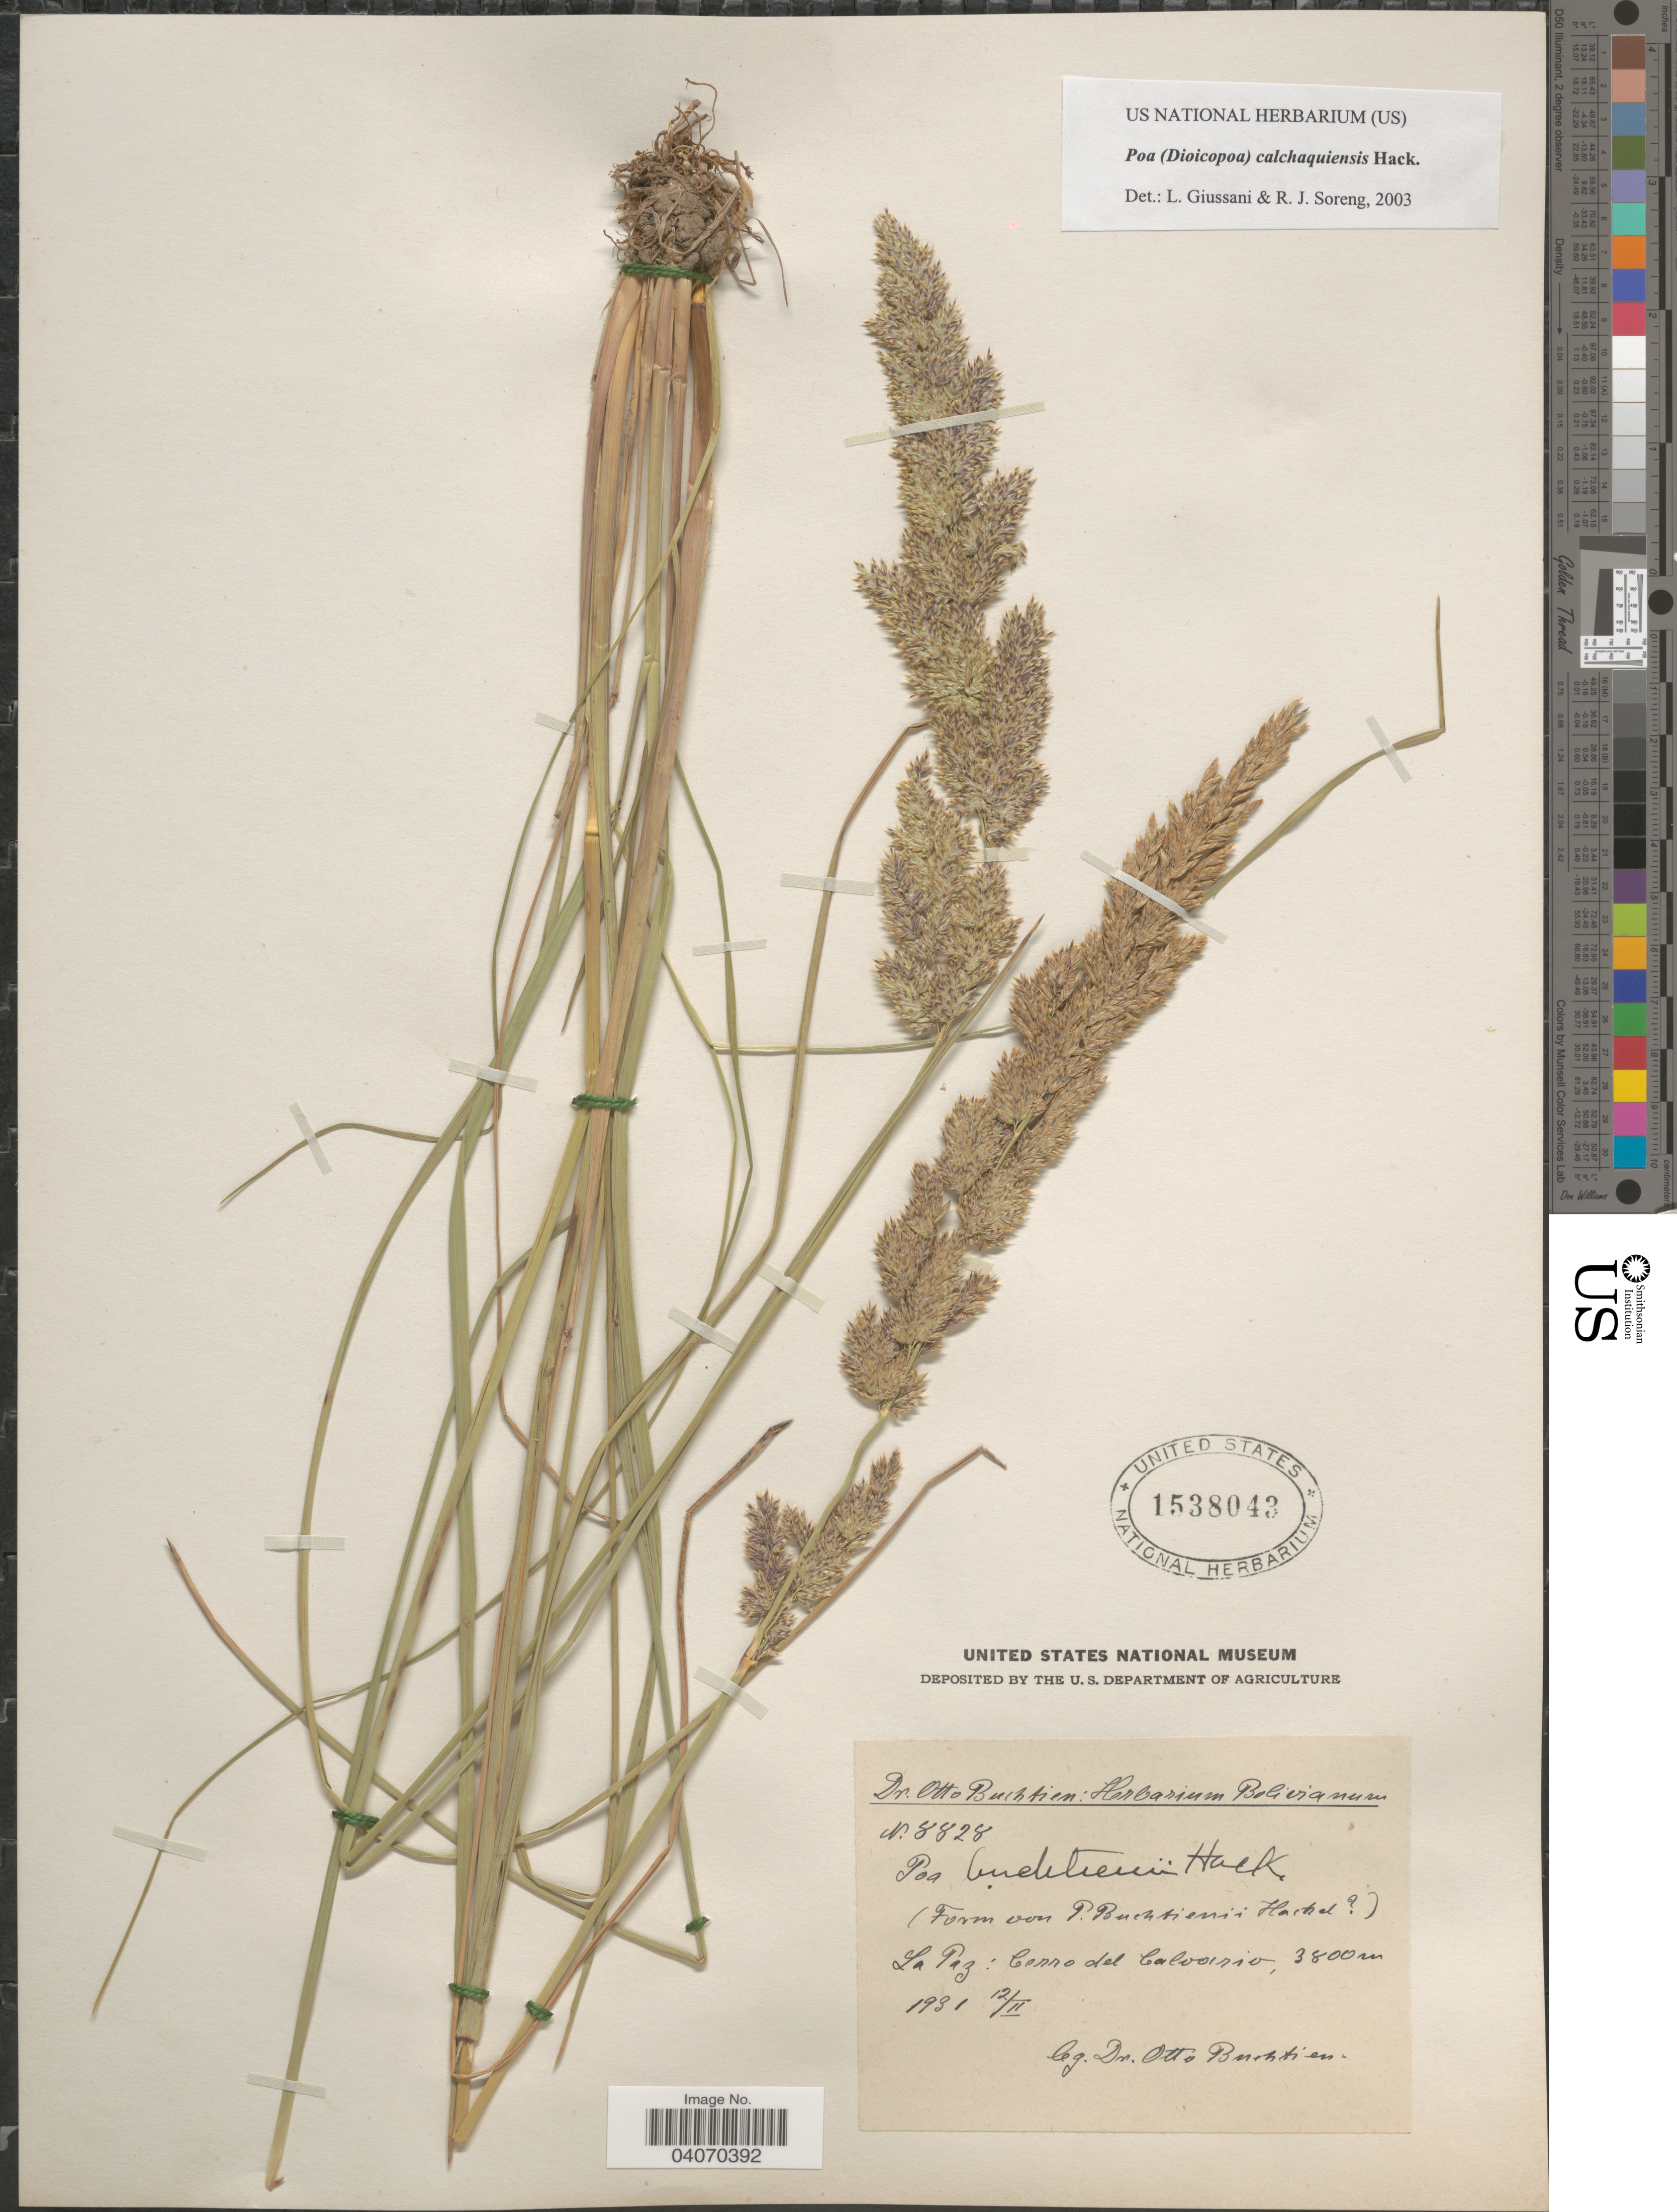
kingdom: Plantae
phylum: Tracheophyta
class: Liliopsida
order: Poales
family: Poaceae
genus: Poa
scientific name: Poa calchaquiensis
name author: Hack.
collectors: O. Buchtien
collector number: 8828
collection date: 1931-02-12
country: Bolivia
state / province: La Paz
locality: Cerro del Calvario.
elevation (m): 3800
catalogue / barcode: US 1538043